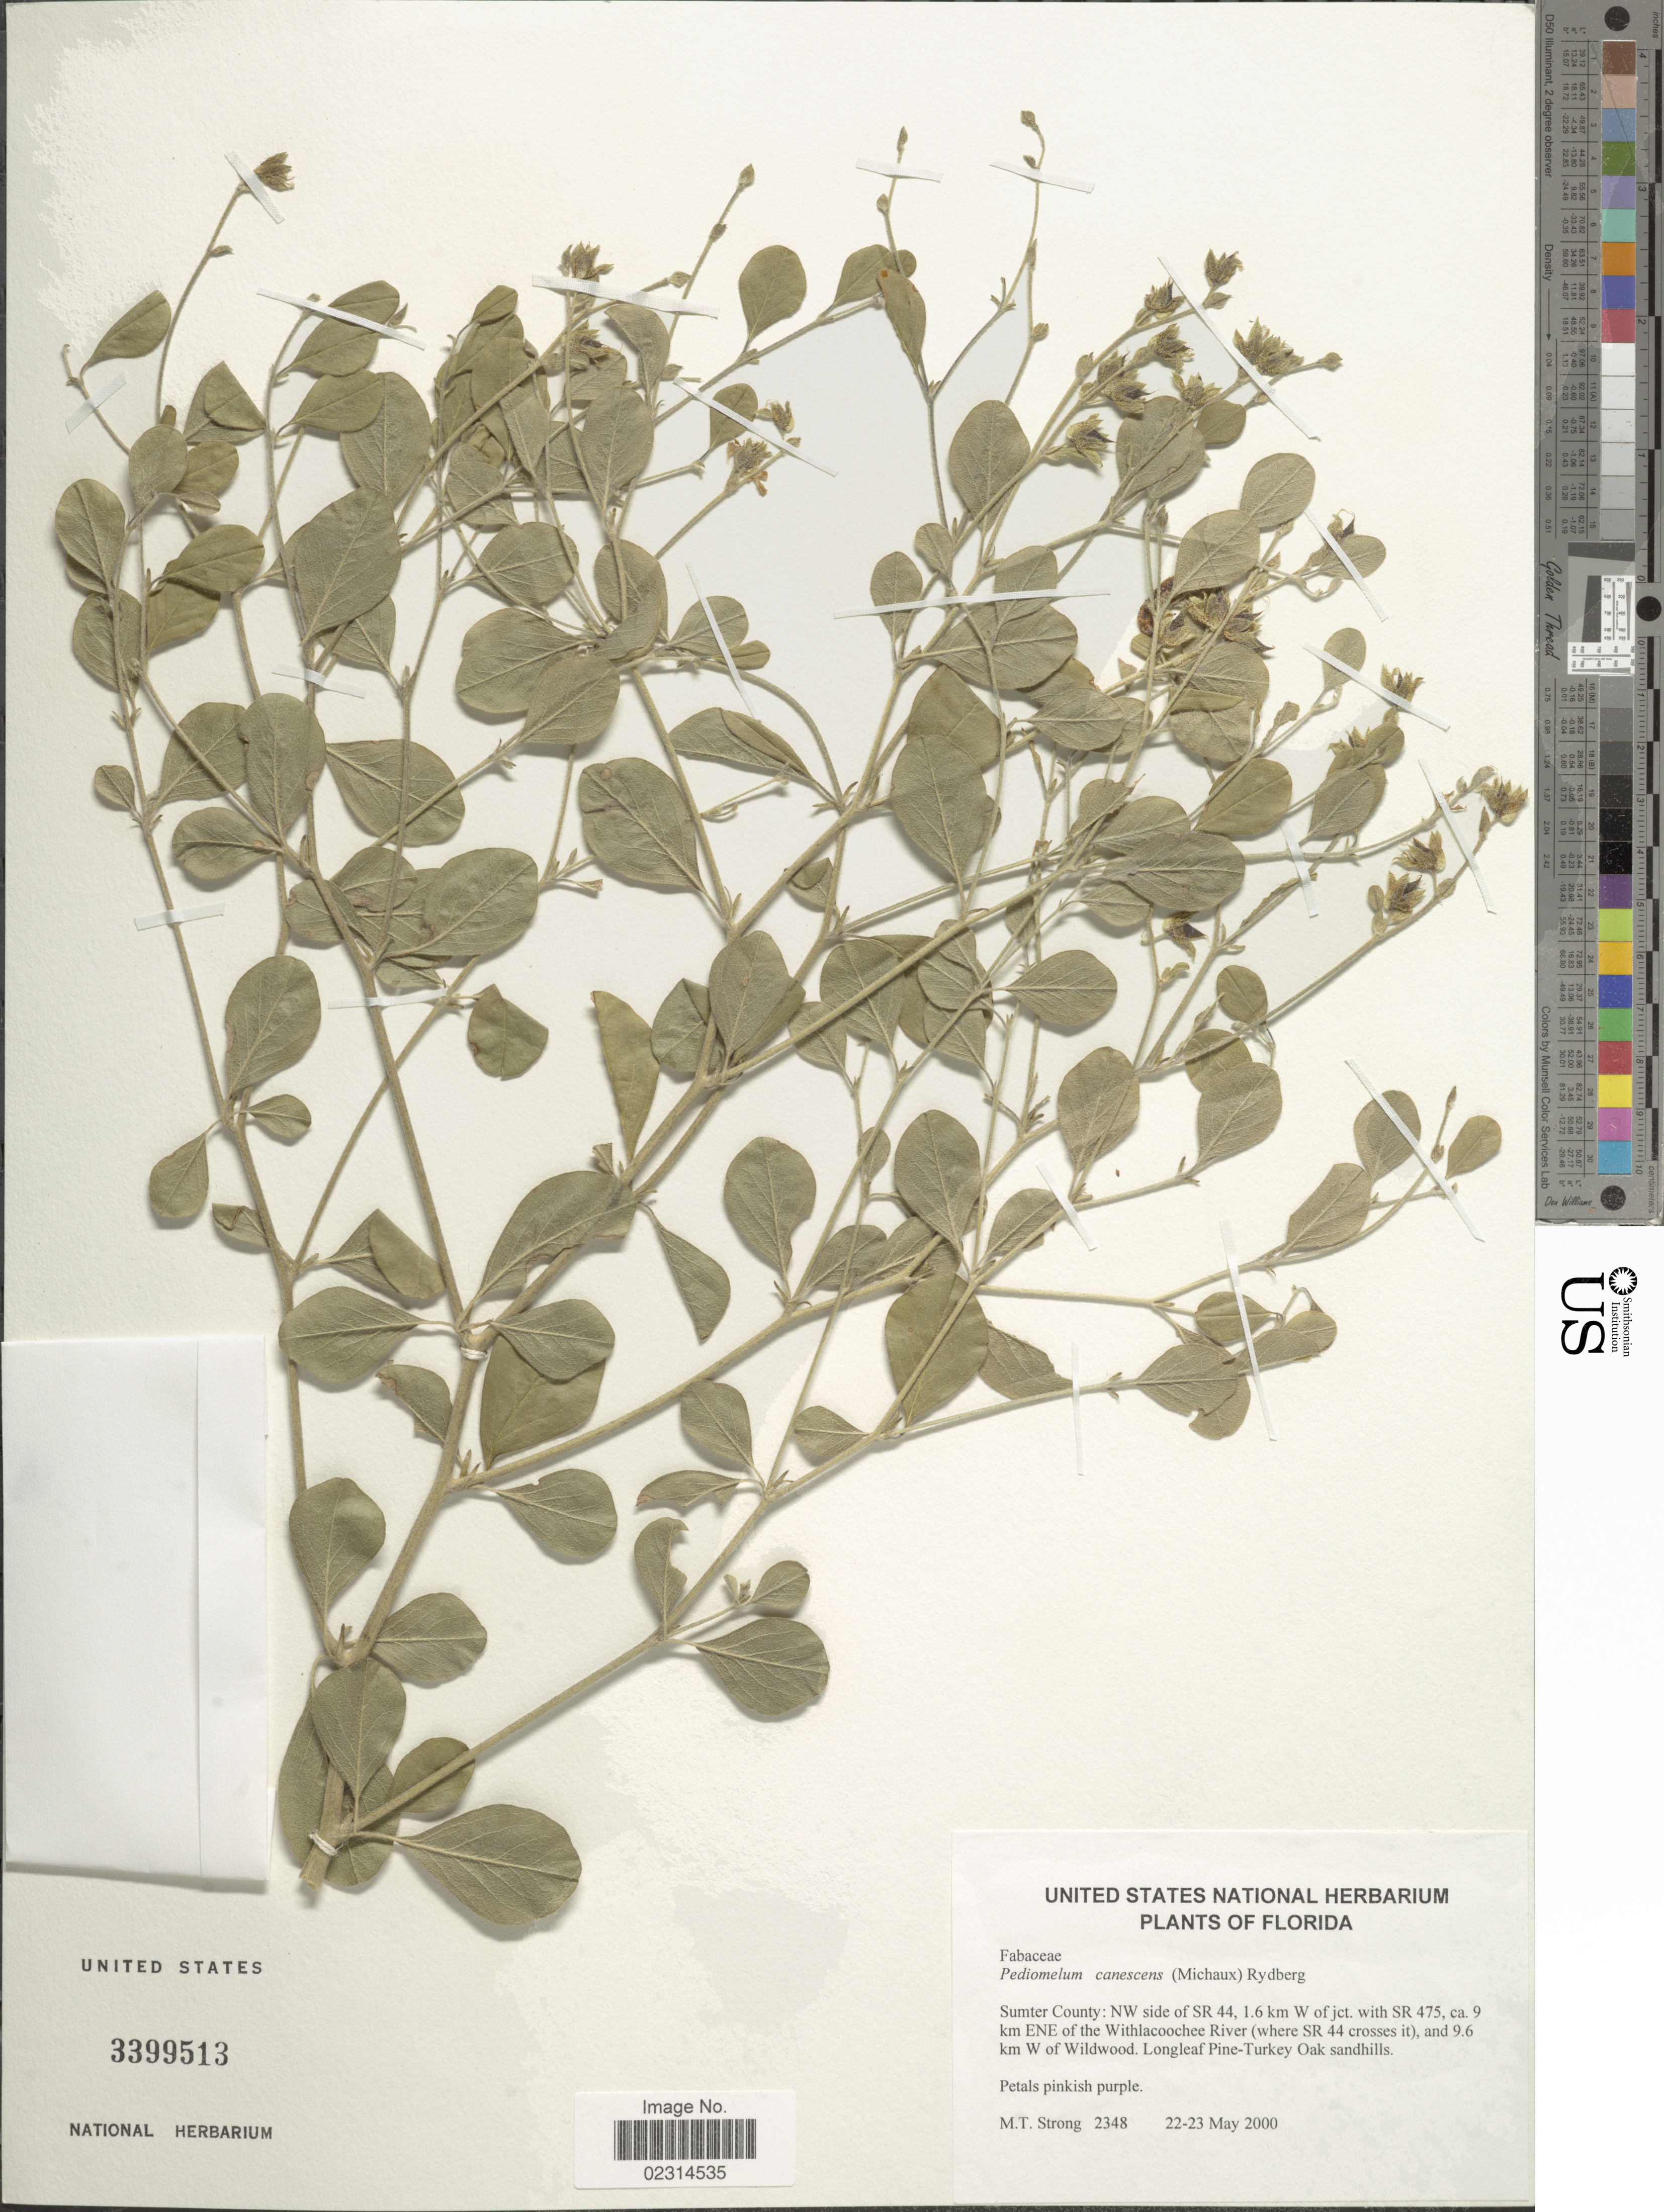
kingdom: Plantae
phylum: Tracheophyta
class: Magnoliopsida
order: Fabales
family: Fabaceae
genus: Pediomelum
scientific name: Pediomelum canescens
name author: (Michx.) Rydb.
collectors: M. T. Strong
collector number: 2348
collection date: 2000-05-22/2000-05-23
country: United States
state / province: Florida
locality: Sumter County: NW side of SR 44, 1.6 km W of jct with SR 475, ca 9 km ENE of the Withlacoochee River (where SR 44 crosses it) , and 9.6 km W of Wildwood. Longleaf Pine-Turkey Oak sandhills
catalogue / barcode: US 3399513